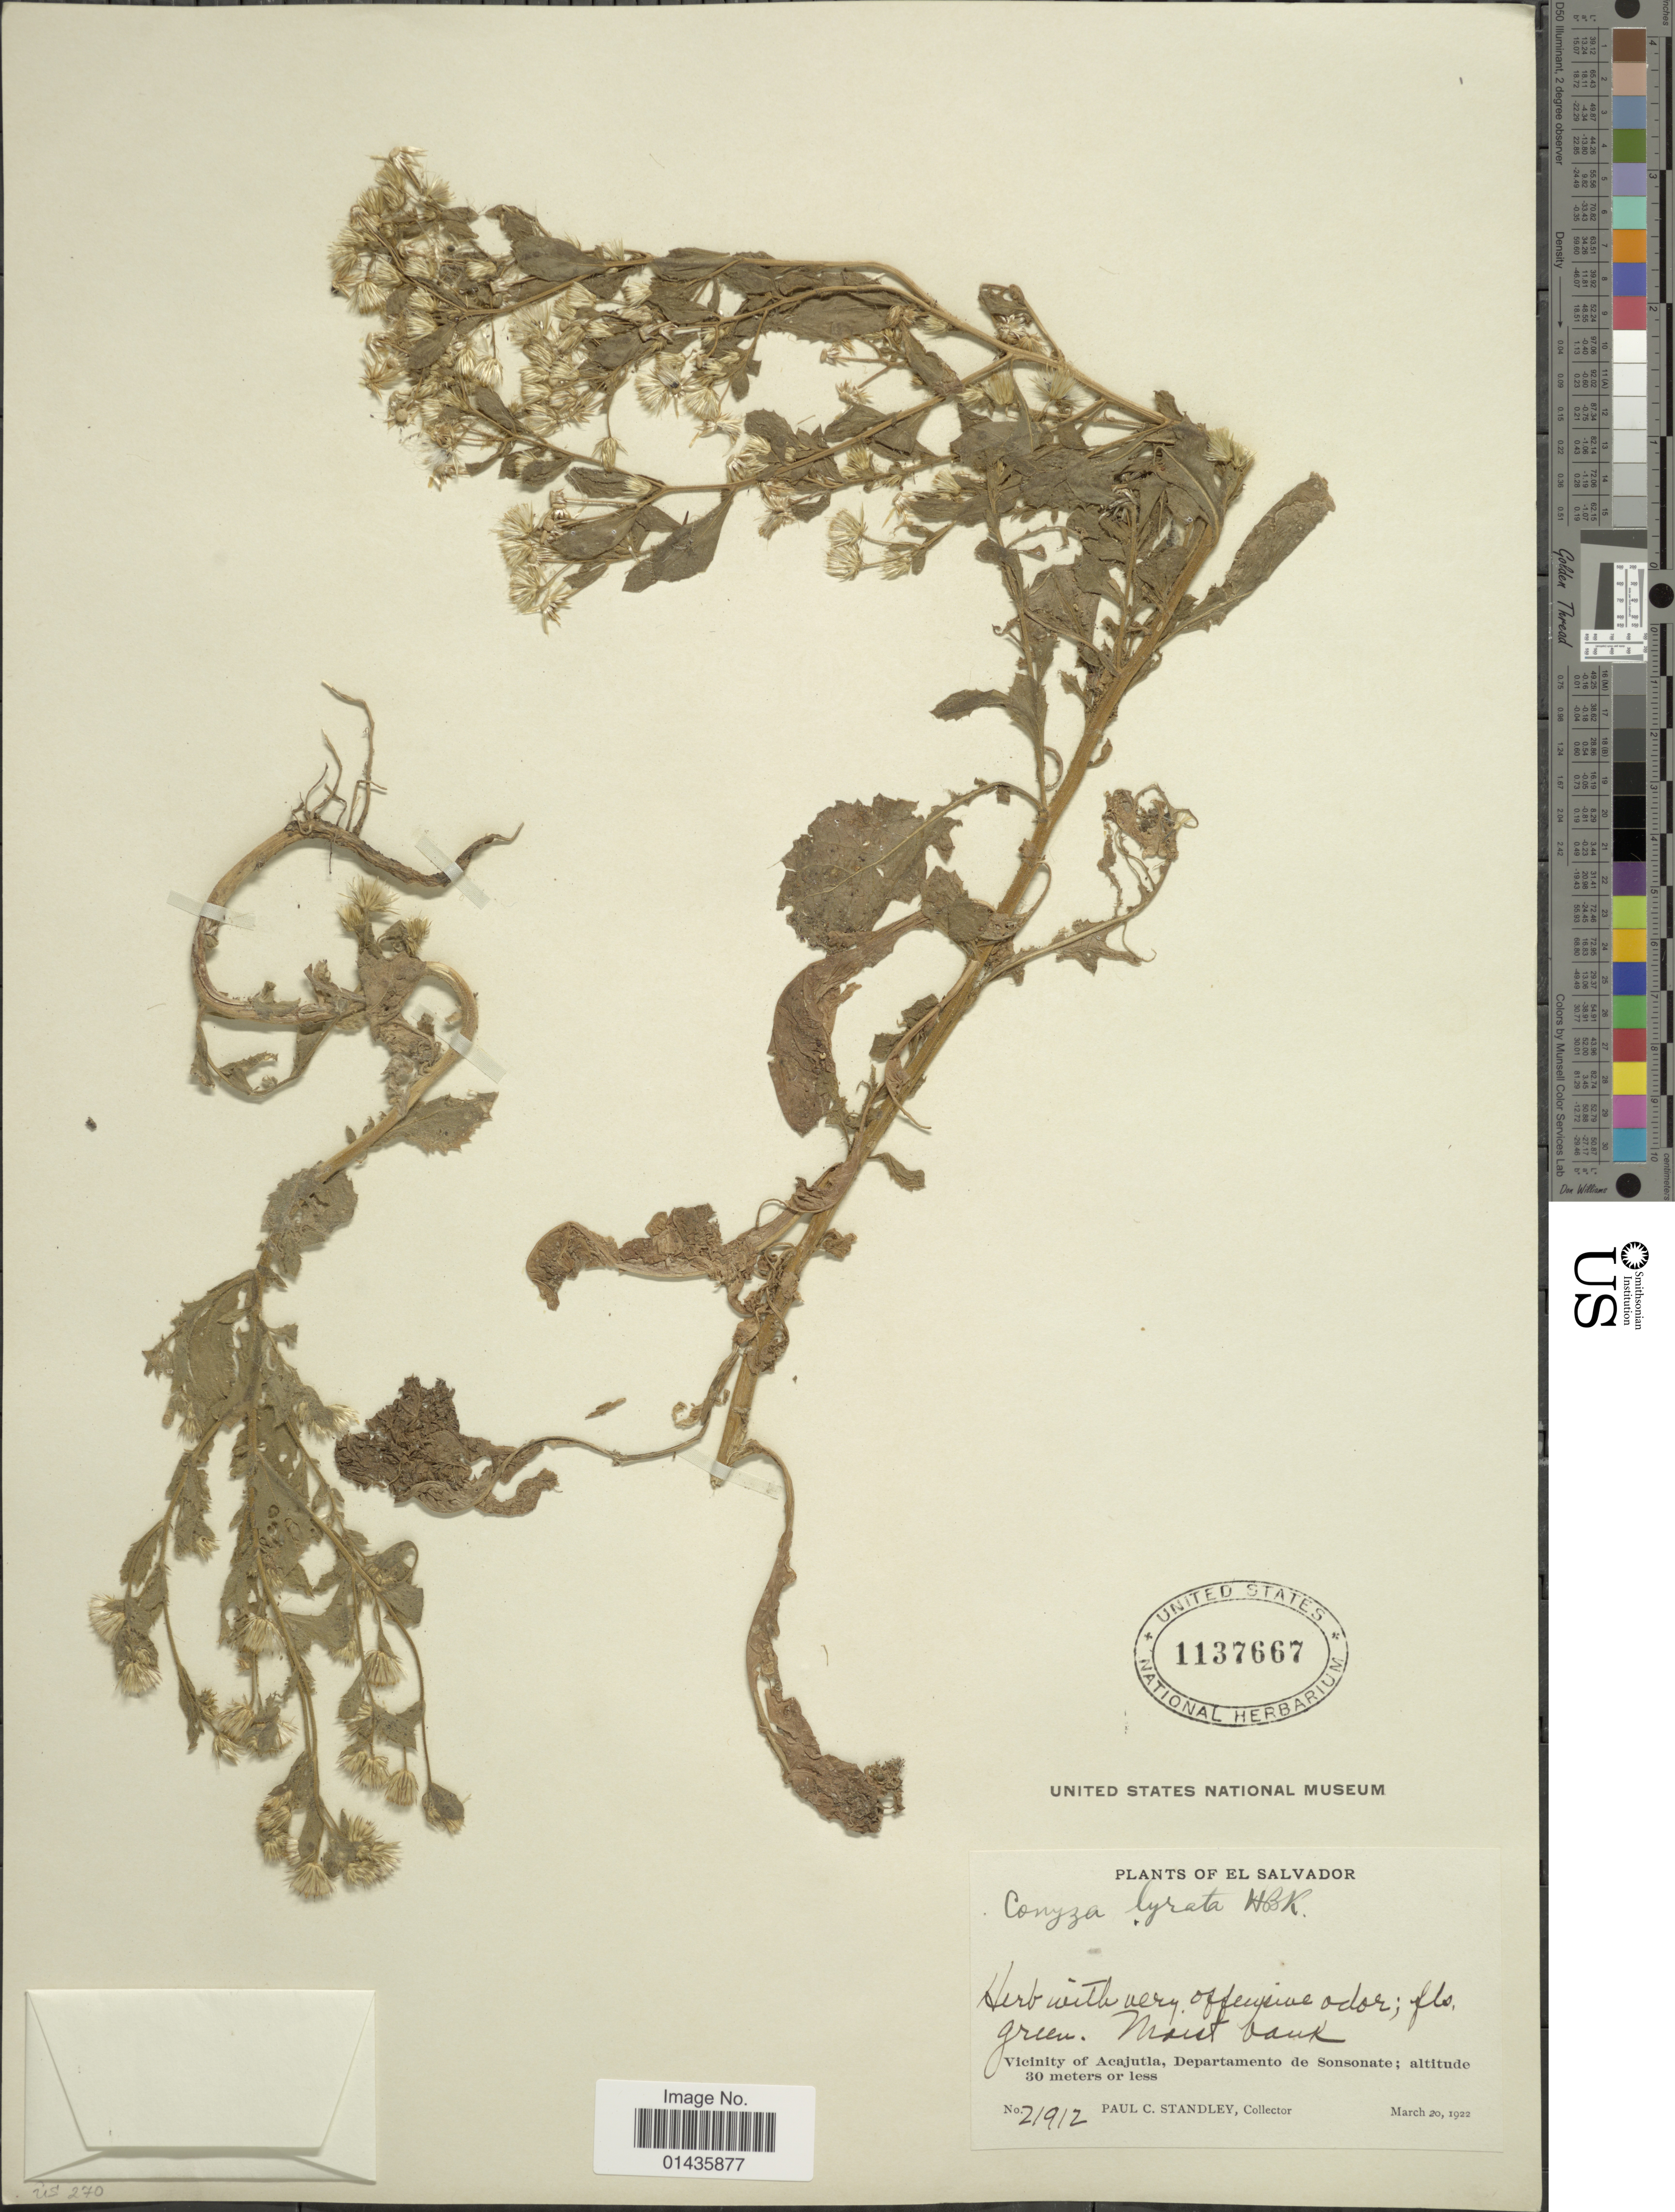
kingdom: Plantae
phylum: Tracheophyta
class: Magnoliopsida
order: Asterales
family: Asteraceae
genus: Pseudoconyza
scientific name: Pseudoconyza lyrata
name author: (Kunth) Cuatrec.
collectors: P. C. Standley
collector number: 21912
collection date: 1922-03-20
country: El Salvador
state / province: Sonsonate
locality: Vicinity of Acajutla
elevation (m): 30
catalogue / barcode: US 1137667